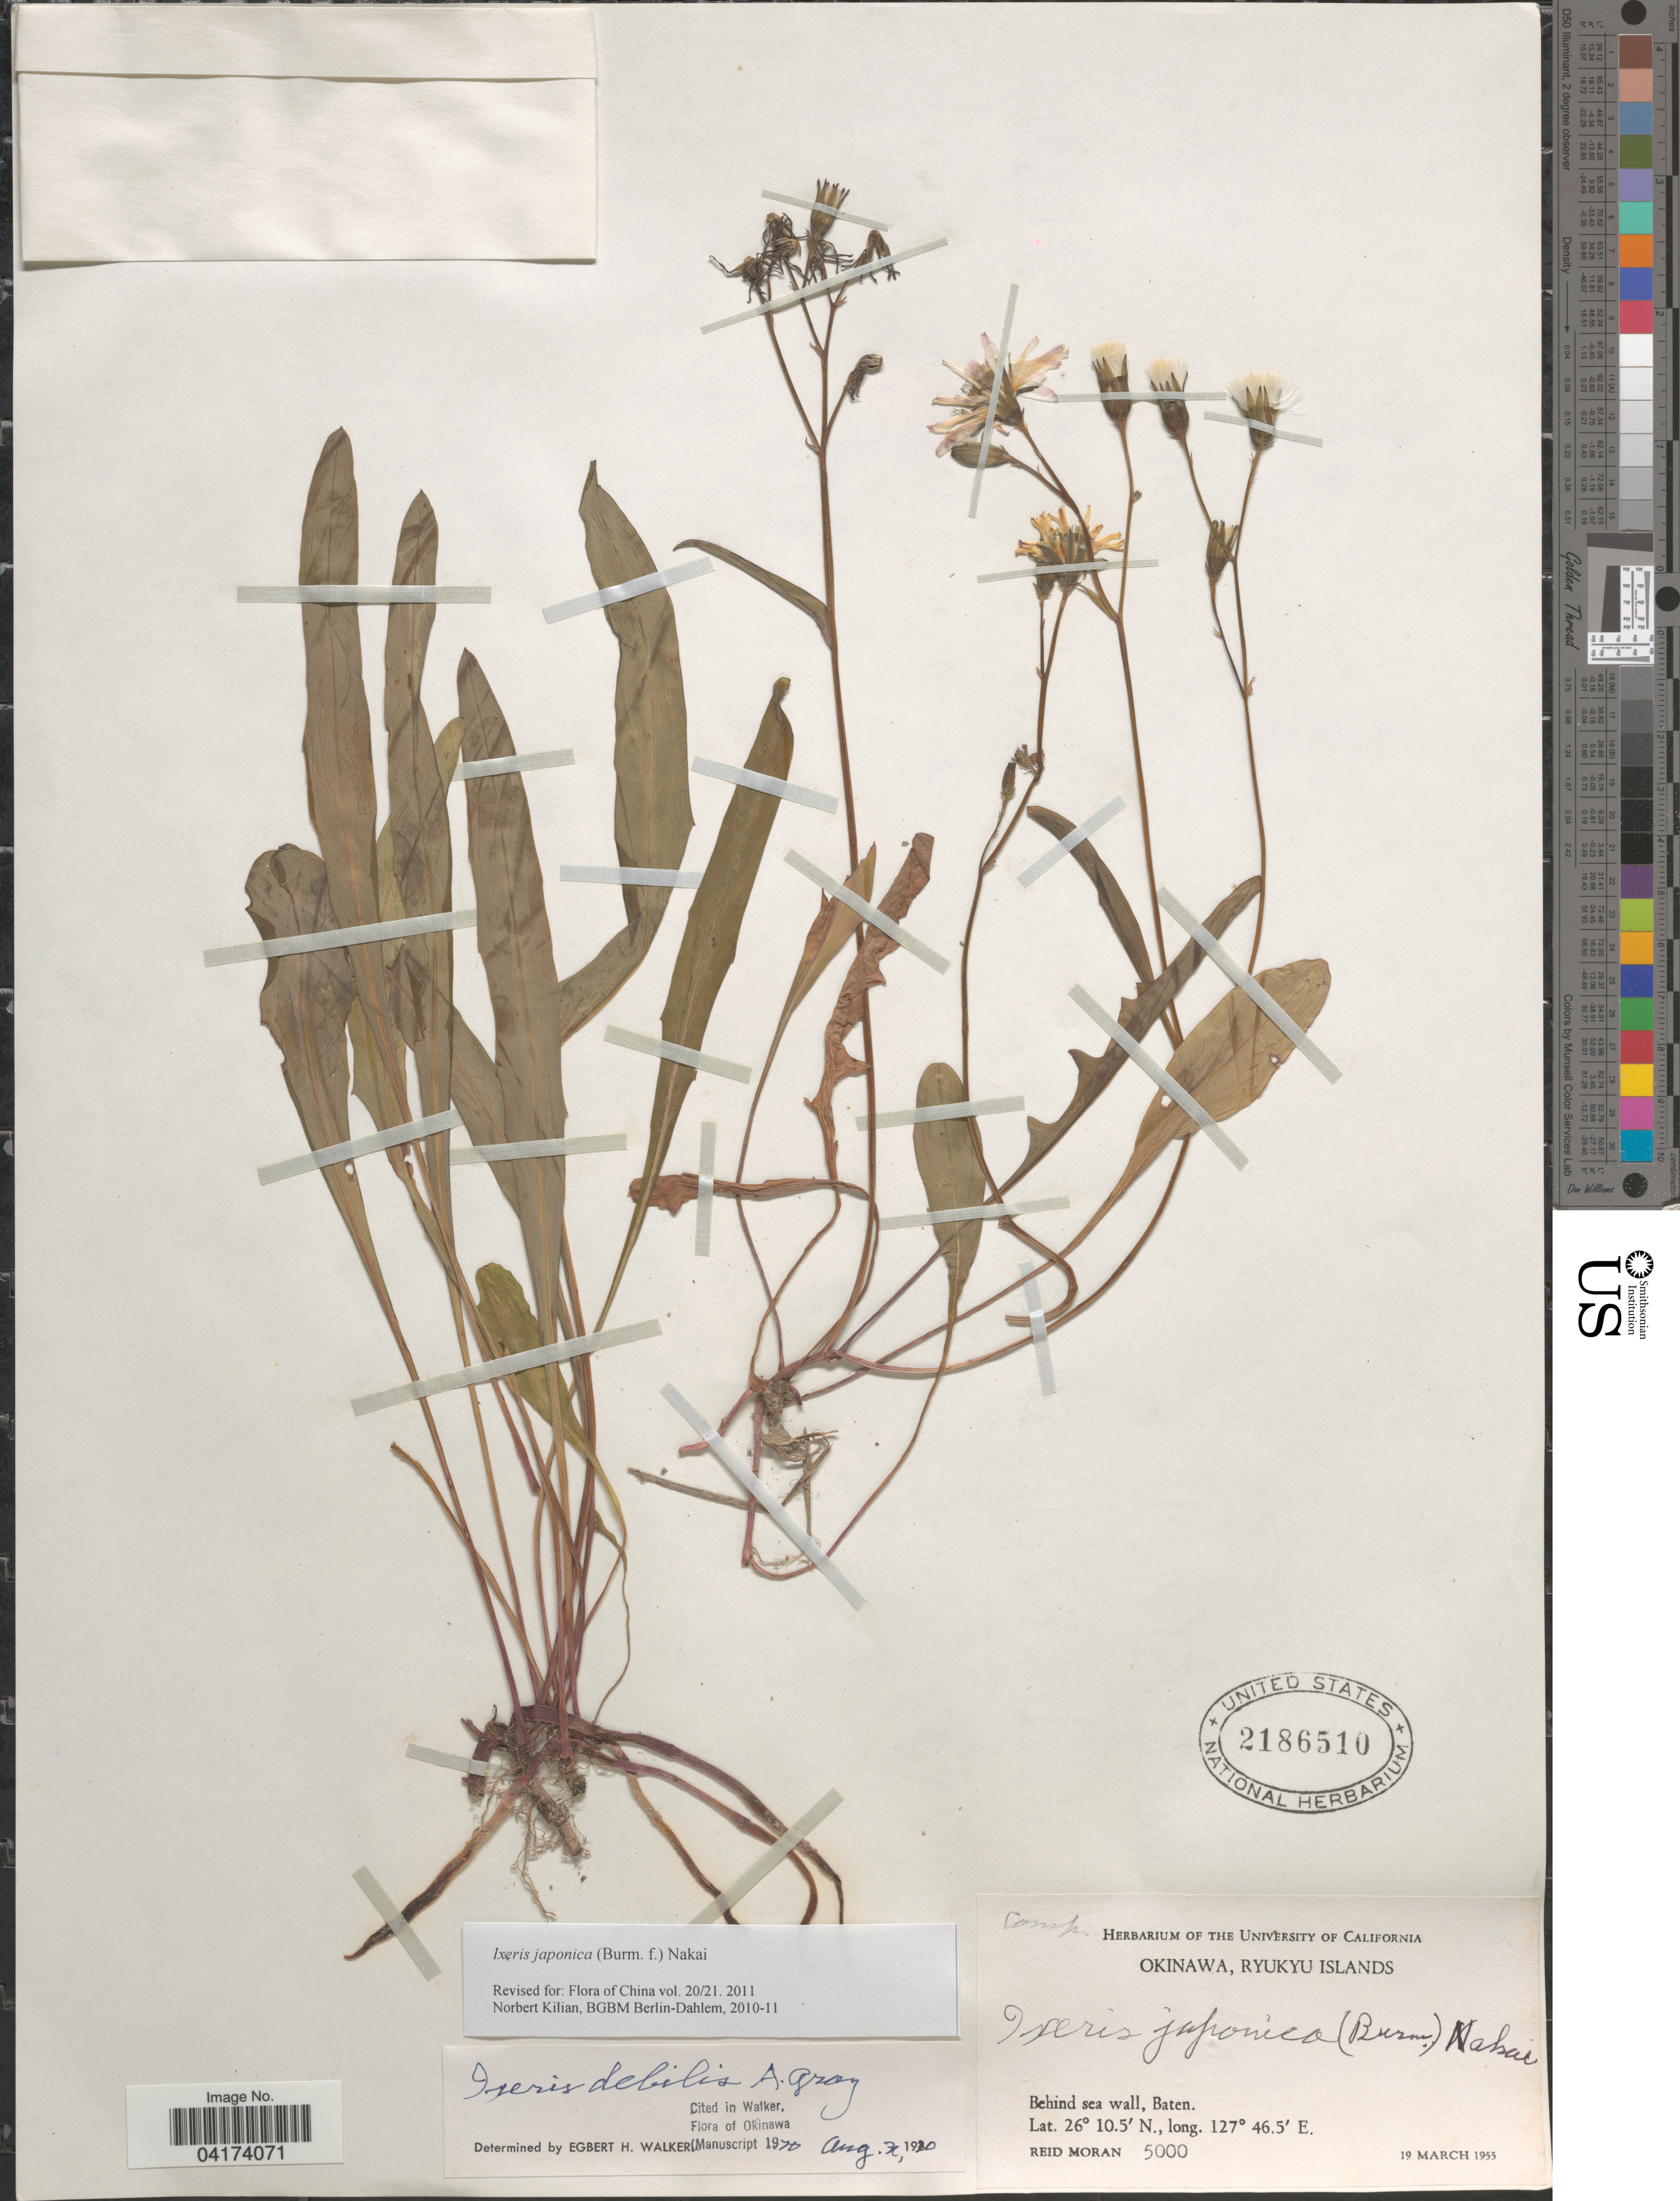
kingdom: Plantae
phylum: Tracheophyta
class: Magnoliopsida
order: Asterales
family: Asteraceae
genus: Ixeris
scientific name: Ixeris debilis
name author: (Thunb.) A. Gray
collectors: R. Moran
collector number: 5000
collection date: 1955-03-19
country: Japan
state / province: Okinawa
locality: Ryukyu Islands. Behind sea wall, Baten.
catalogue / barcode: US 2186510